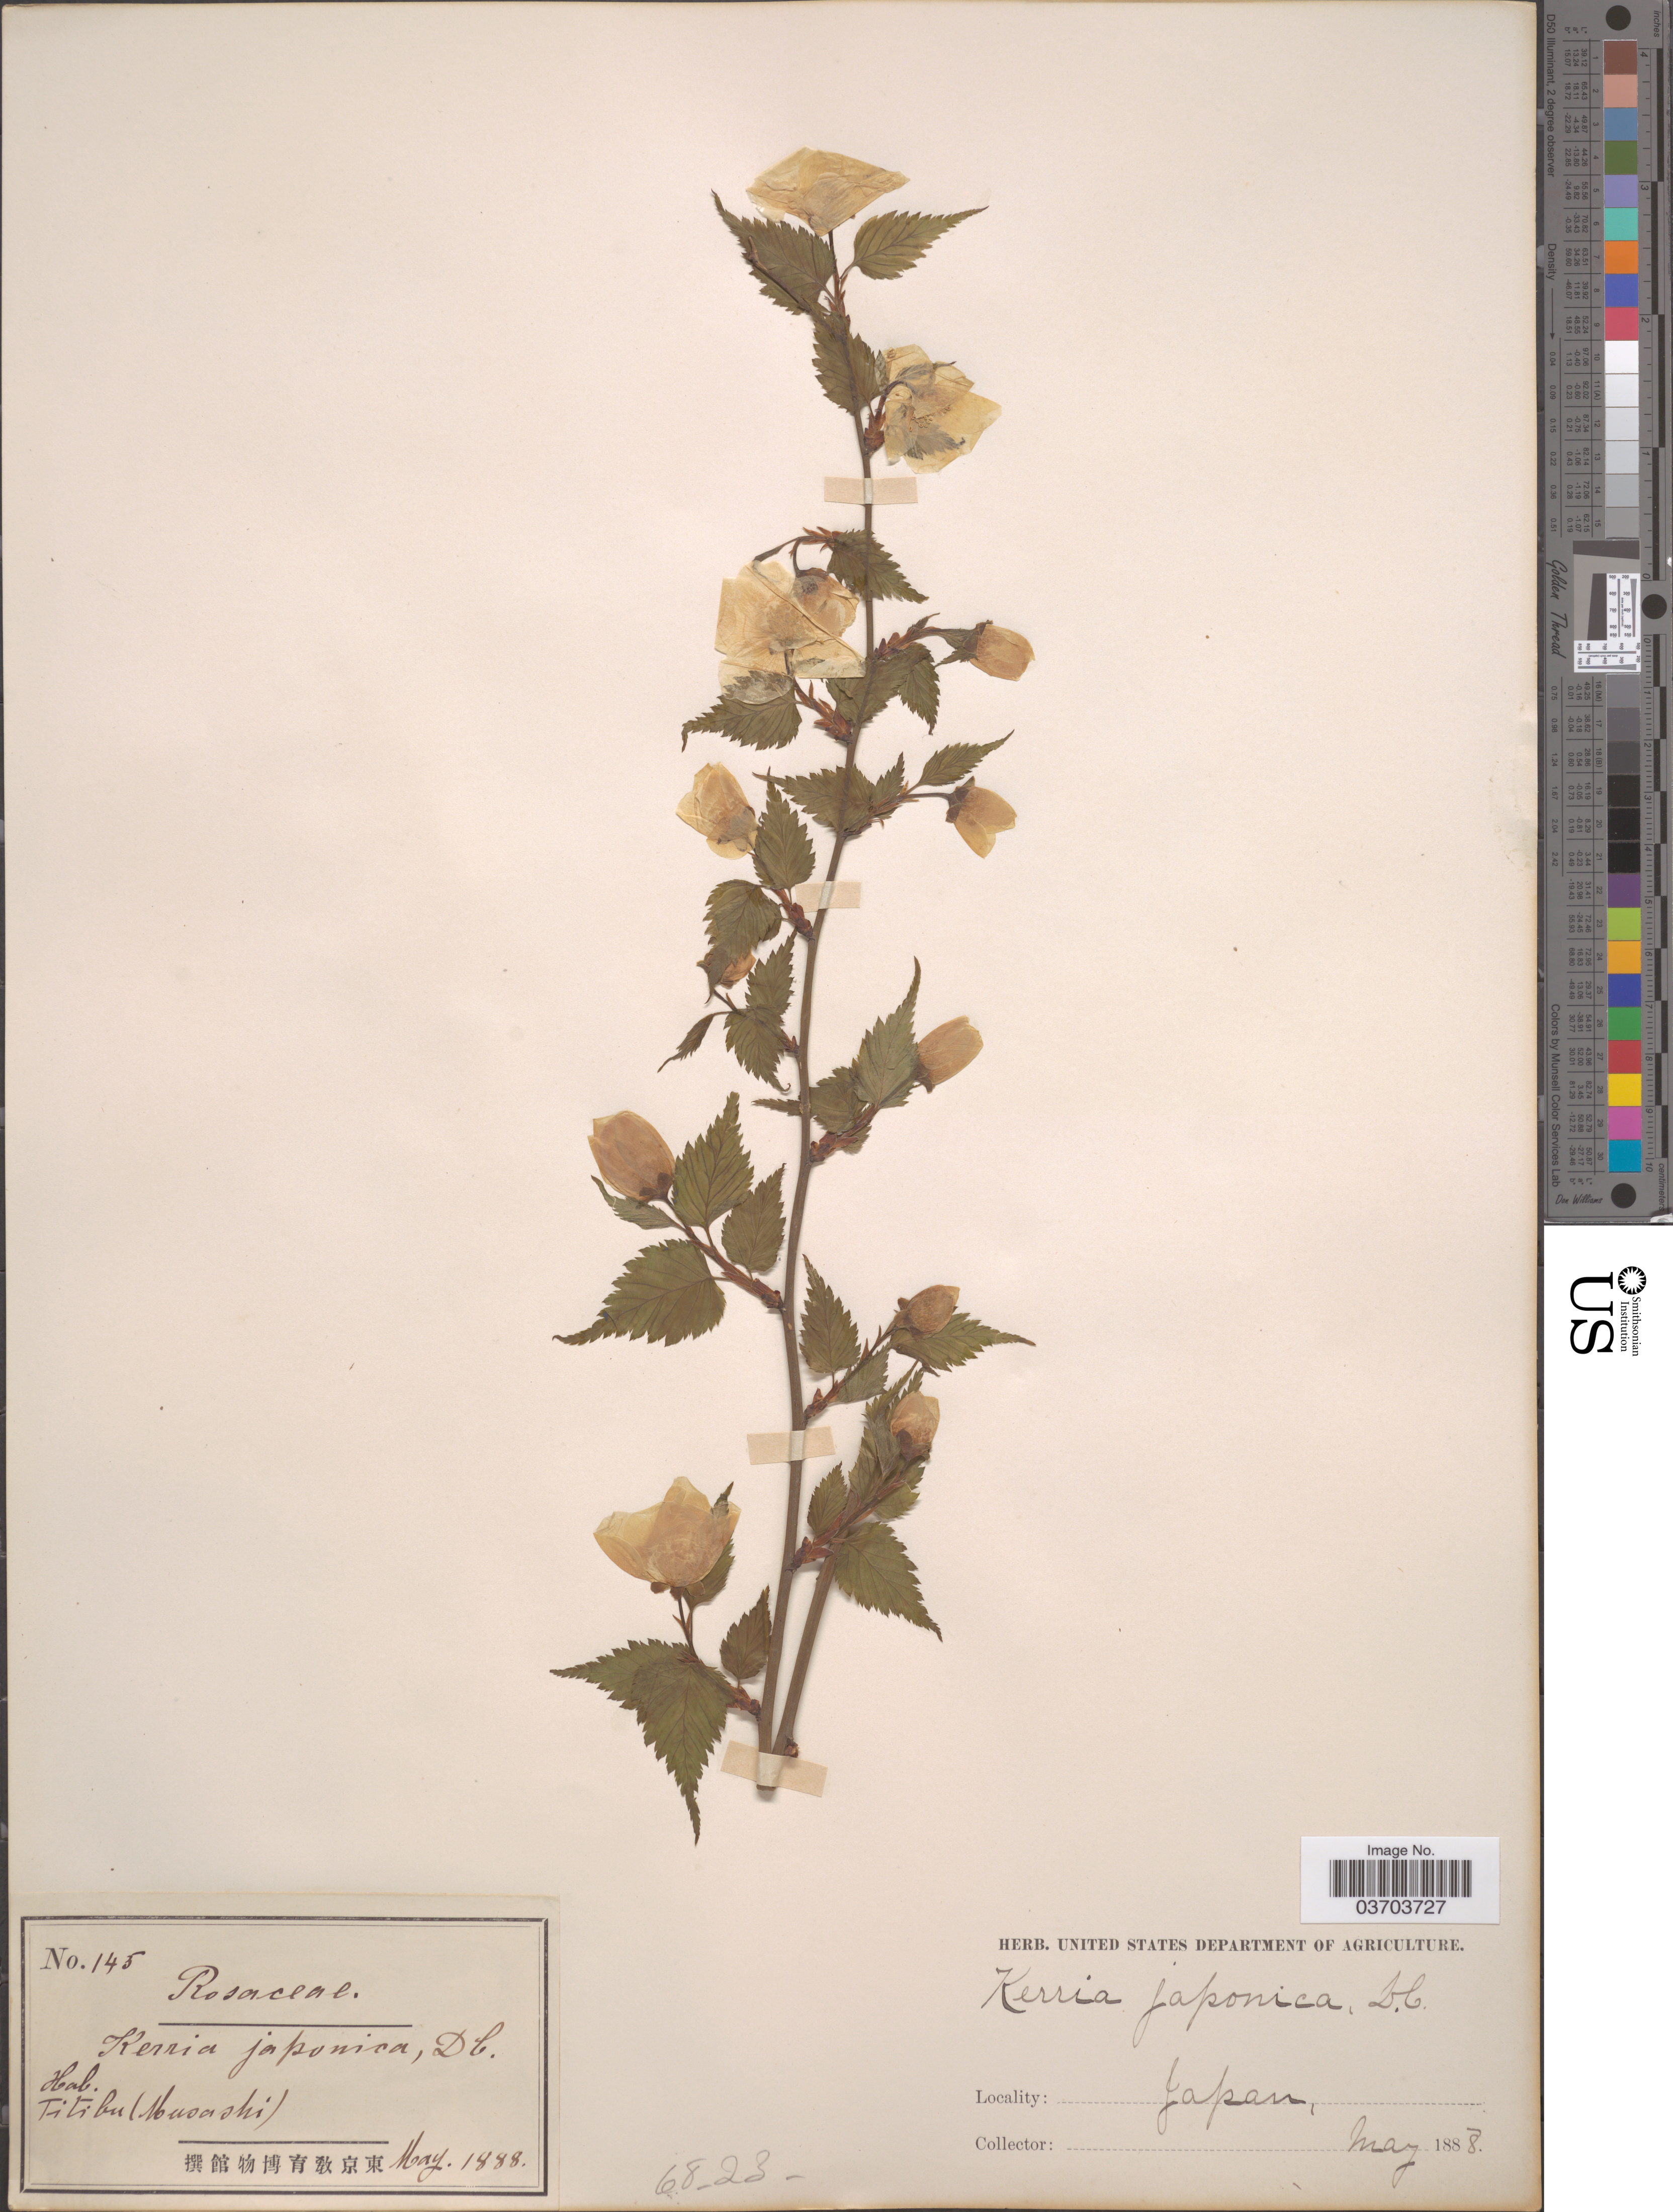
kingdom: Plantae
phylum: Tracheophyta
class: Magnoliopsida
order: Rosales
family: Rosaceae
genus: Kerria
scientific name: Kerria japonica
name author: (L.) DC.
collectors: ex herb. U. S. Department of Agriculture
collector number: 145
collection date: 1888-05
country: Japan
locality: Titibu (Musashi).